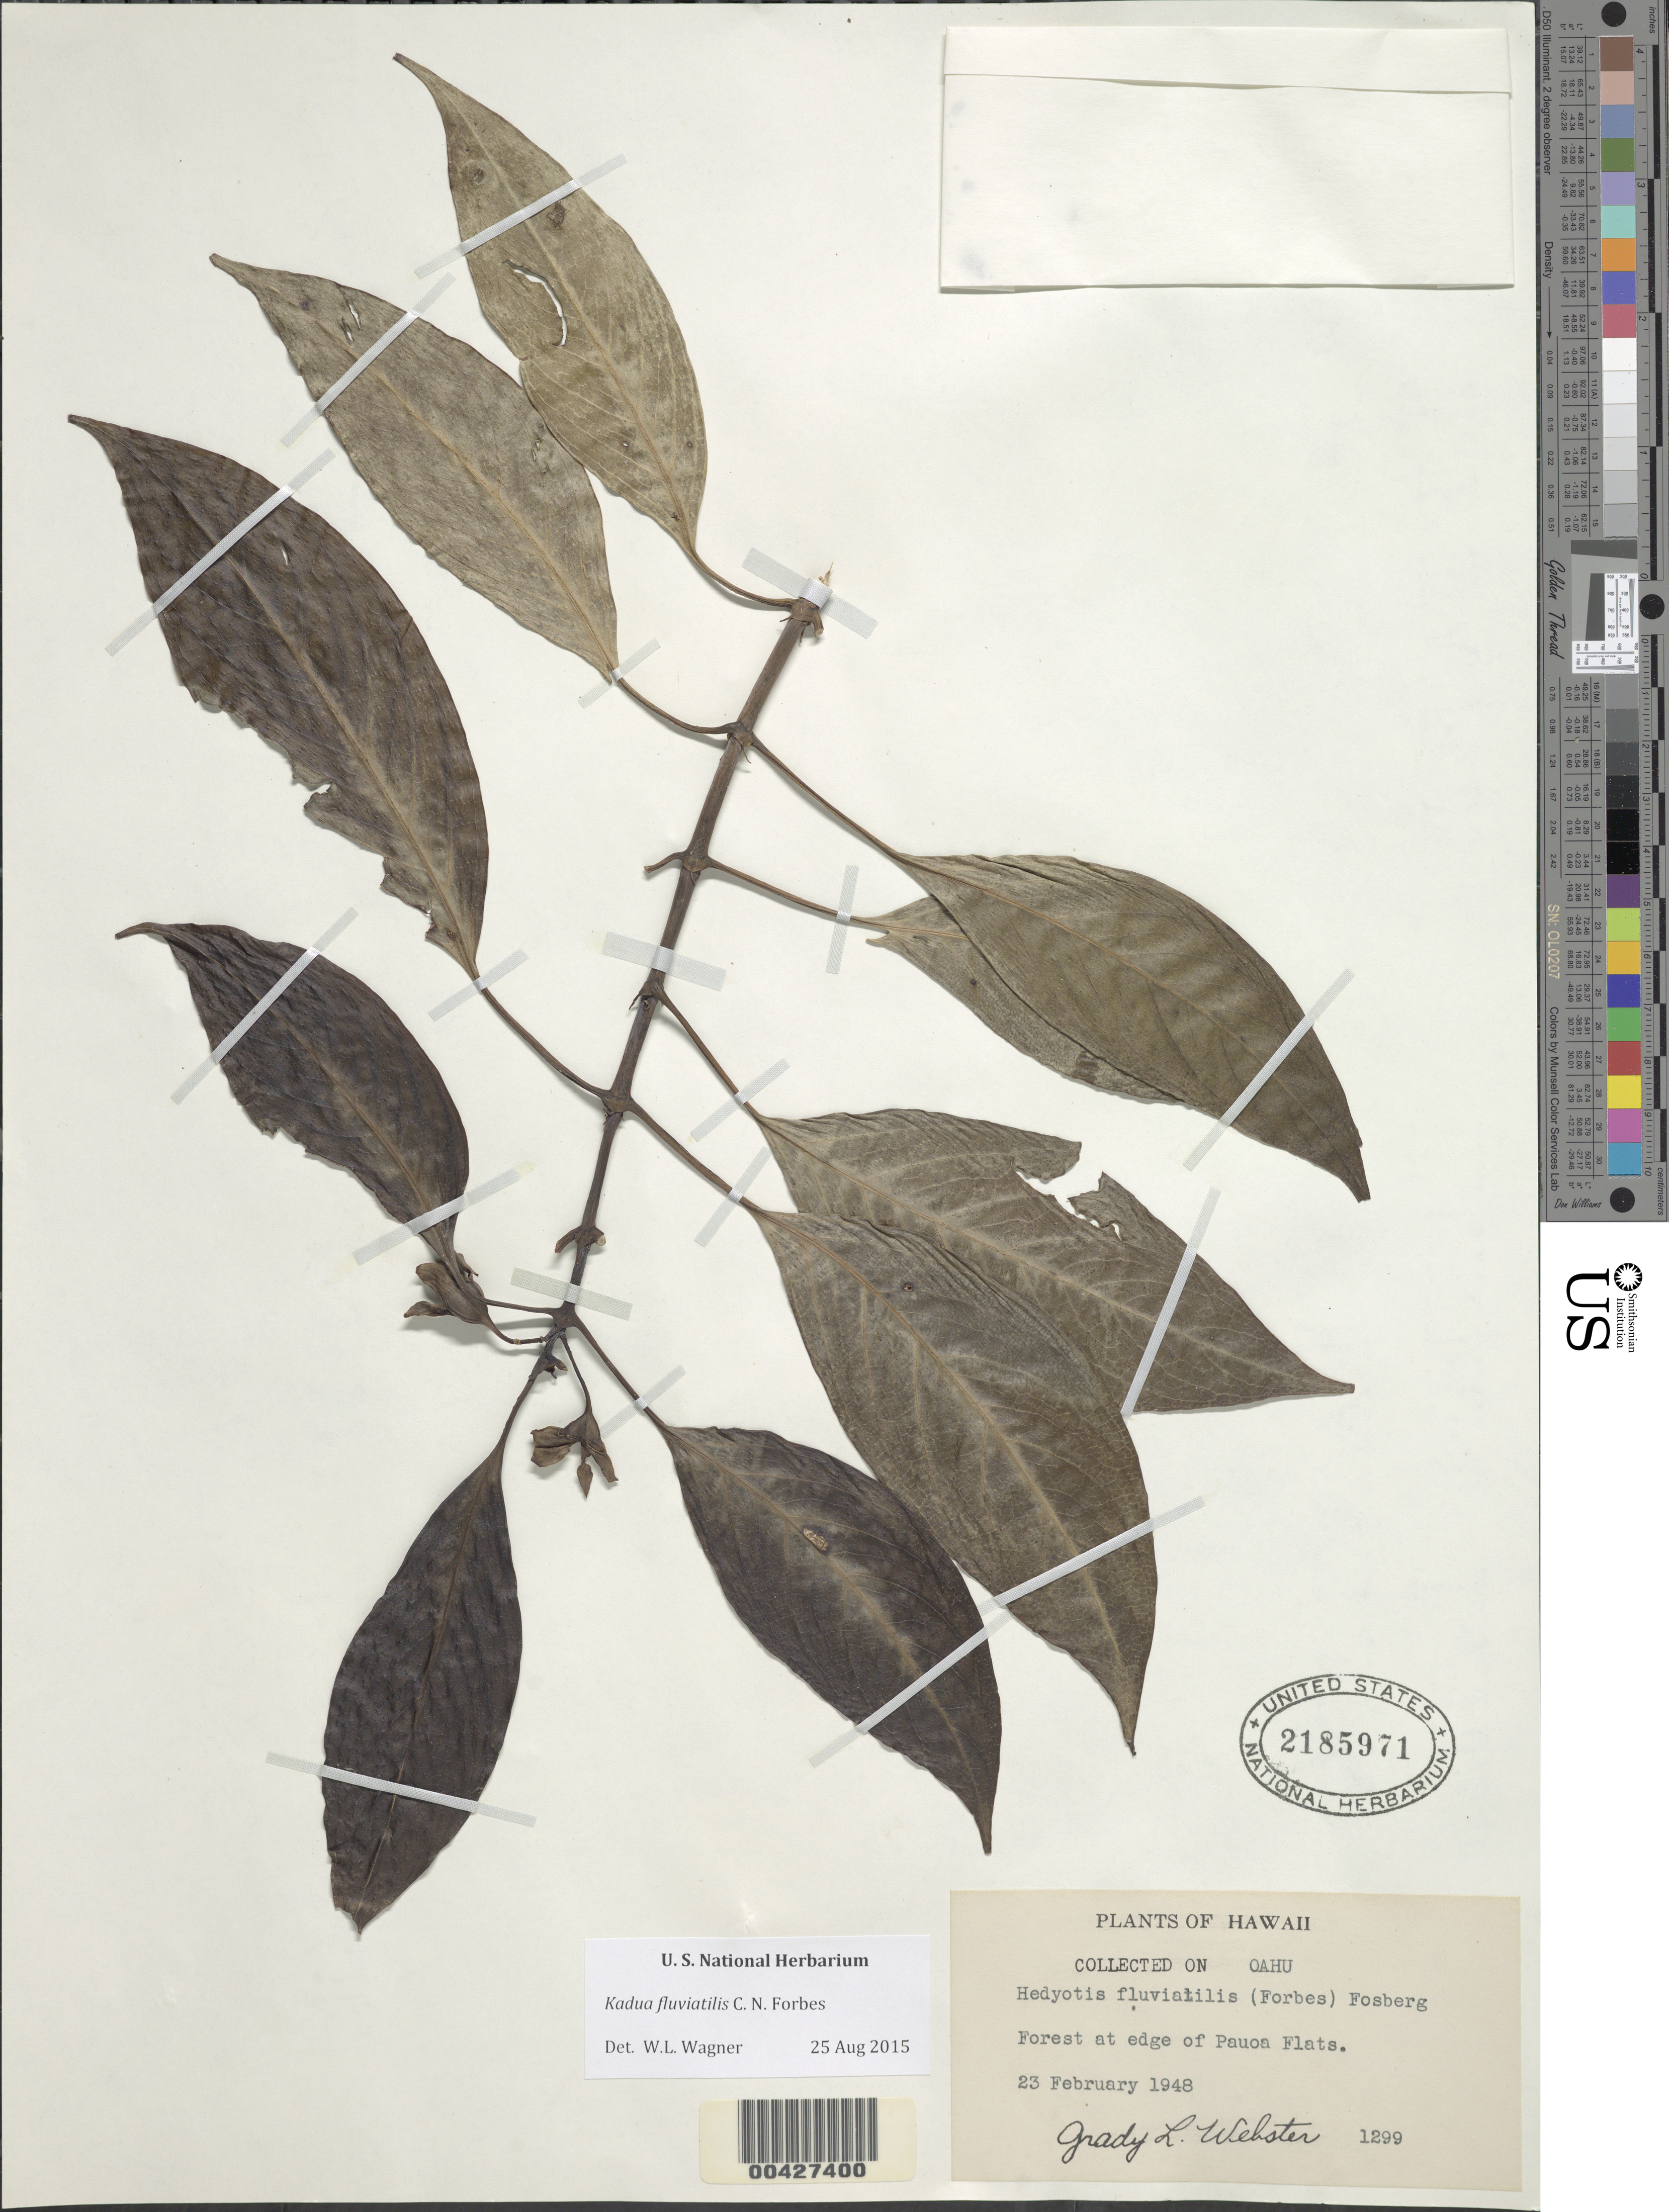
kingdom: Plantae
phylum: Tracheophyta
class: Magnoliopsida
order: Gentianales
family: Rubiaceae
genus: Kadua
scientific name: Kadua fluviatilis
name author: C.N. Forbes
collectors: G. L. Webster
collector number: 1299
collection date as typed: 23 Feb 1948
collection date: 1948-02-23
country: United States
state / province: Hawaii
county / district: Honolulu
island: Oahu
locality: Forest at edge of Pauoa Flats.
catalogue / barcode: US 2185971